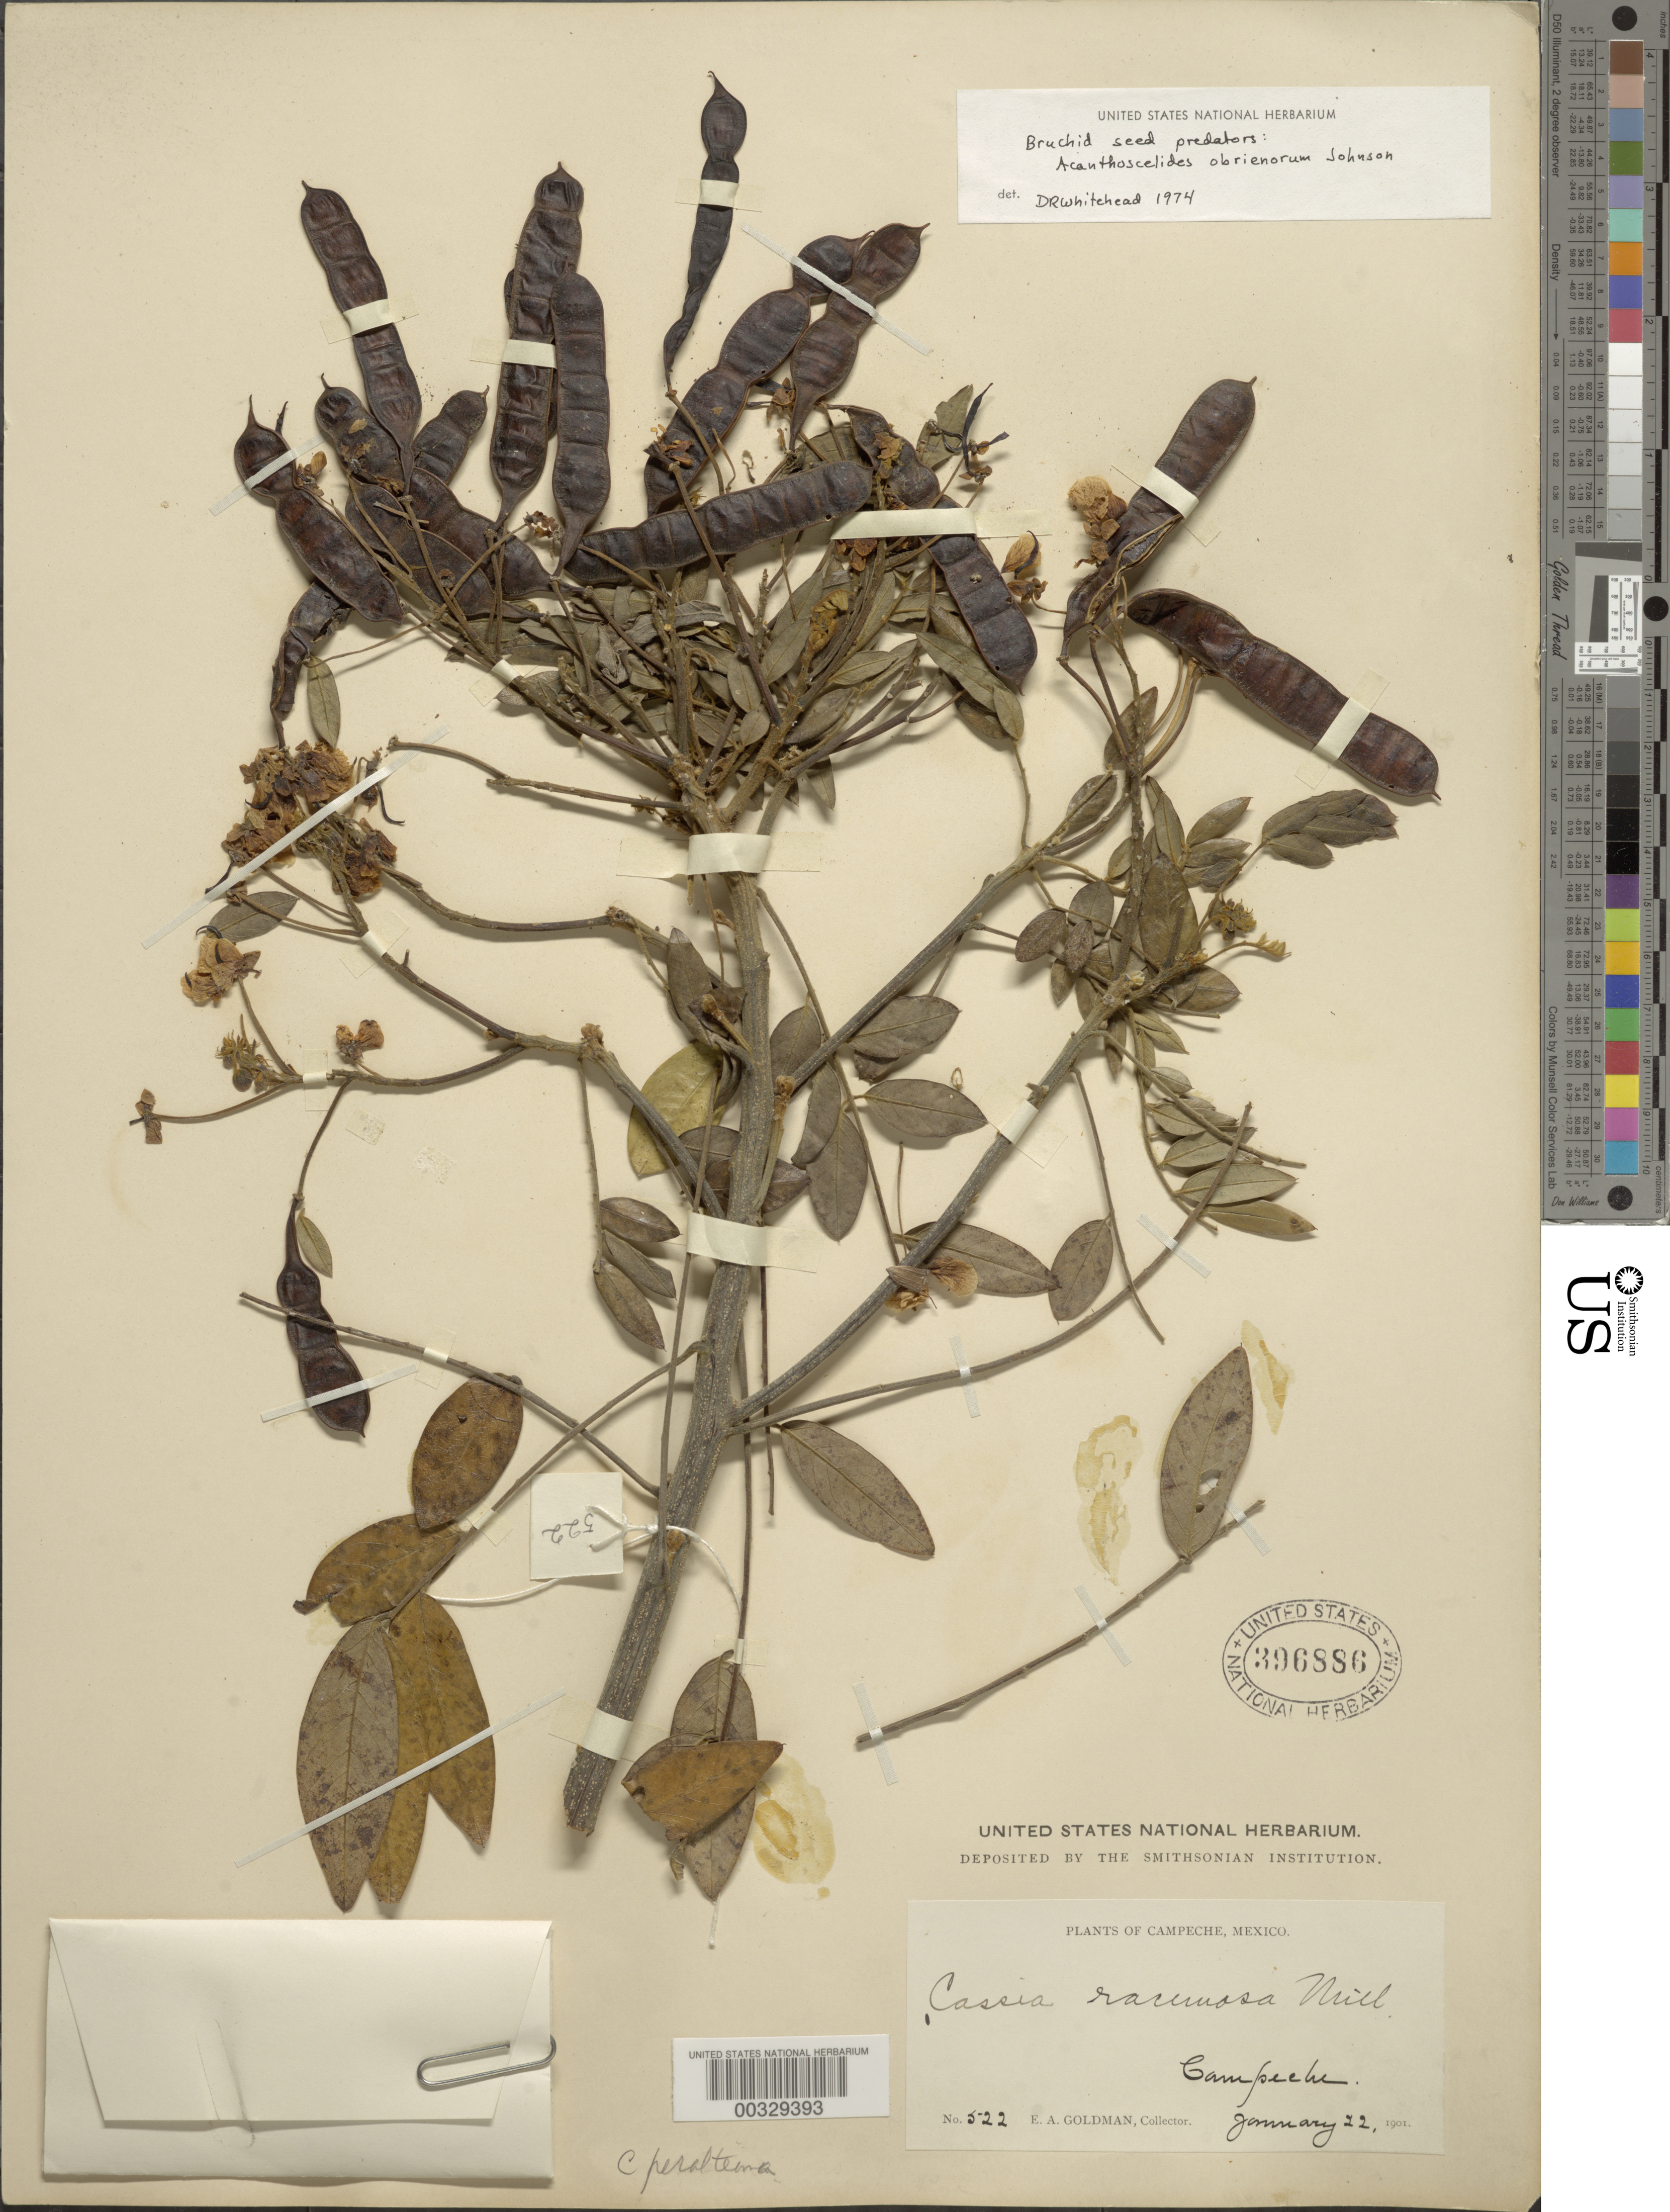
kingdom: Plantae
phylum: Tracheophyta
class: Magnoliopsida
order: Fabales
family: Fabaceae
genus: Senna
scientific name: Senna peralteana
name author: (Kunth) H.S. Irwin & Barneby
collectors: E. A. Goldman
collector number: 522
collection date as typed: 22 Jan 1901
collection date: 1901-01-22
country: Mexico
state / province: Campeche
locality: Campeche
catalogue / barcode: US 396886